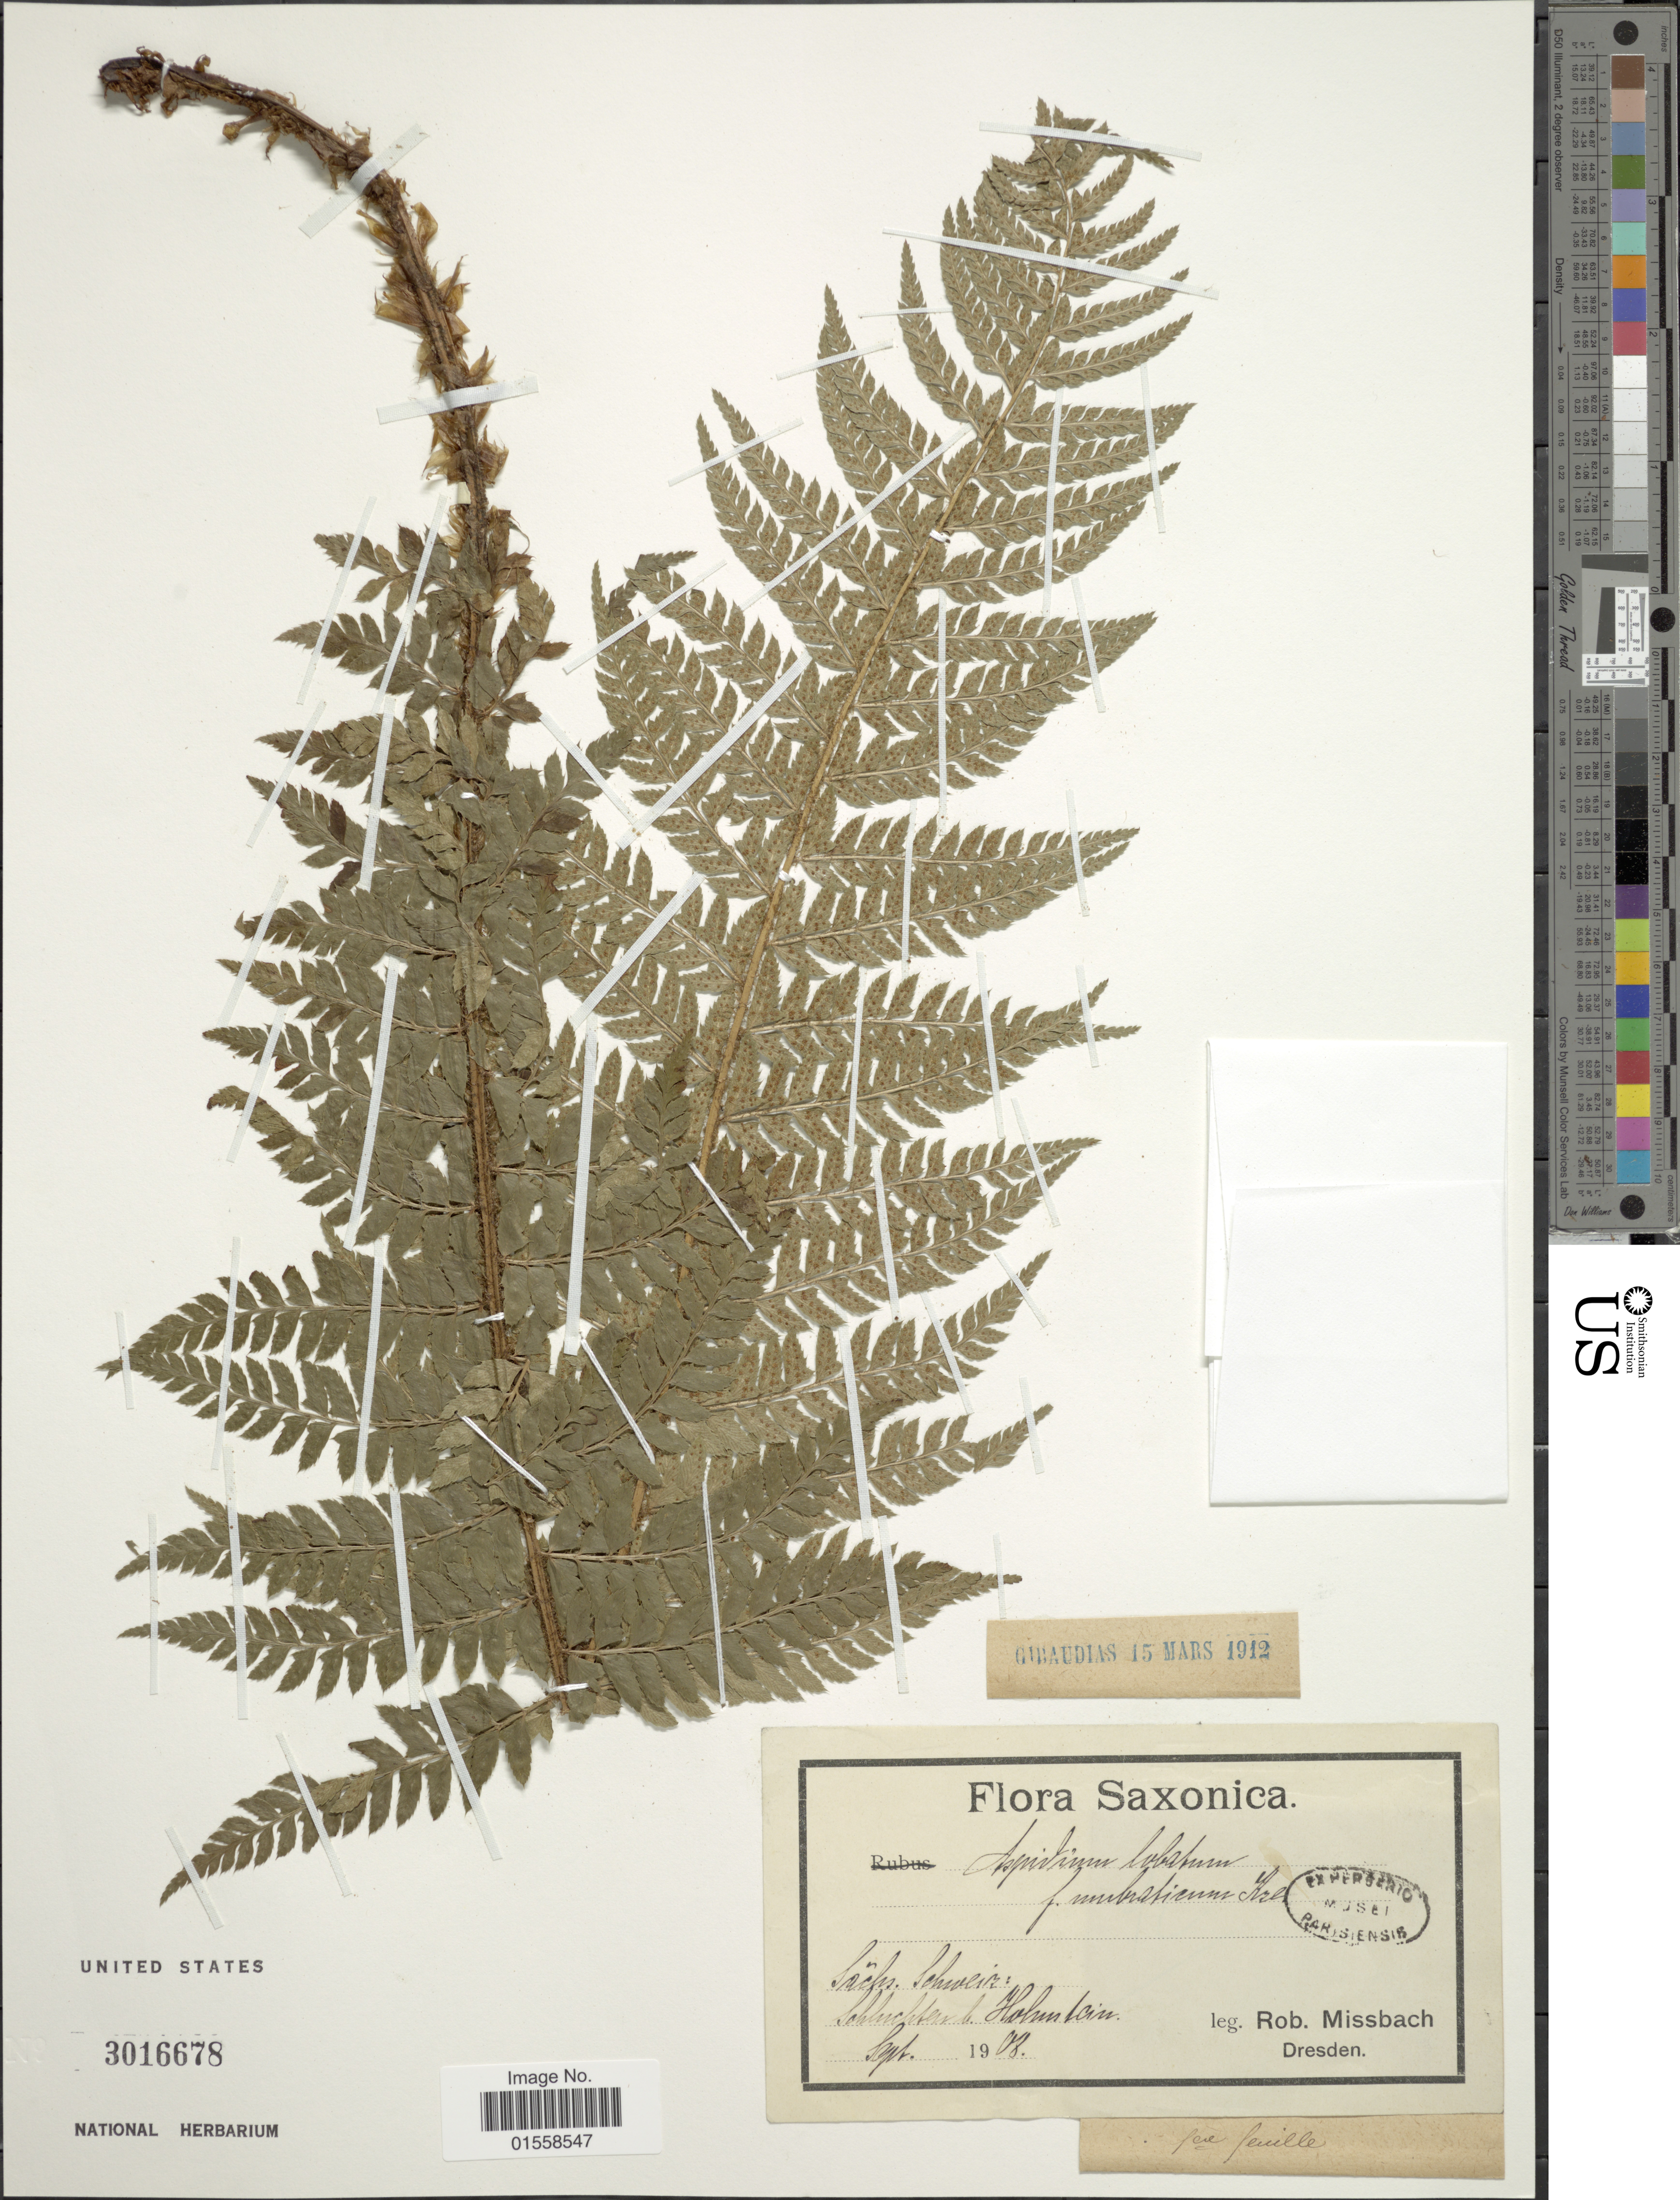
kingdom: Plantae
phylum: Tracheophyta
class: Polypodiopsida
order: Polypodiales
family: Dryopteridaceae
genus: Polystichum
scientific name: Polystichum aculeatum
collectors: R. Missbach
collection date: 1908-09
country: Germany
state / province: Sachsen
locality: Saxonica. Sachs. Schweiz: Schluchten b. Hohnstein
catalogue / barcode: US 3016678